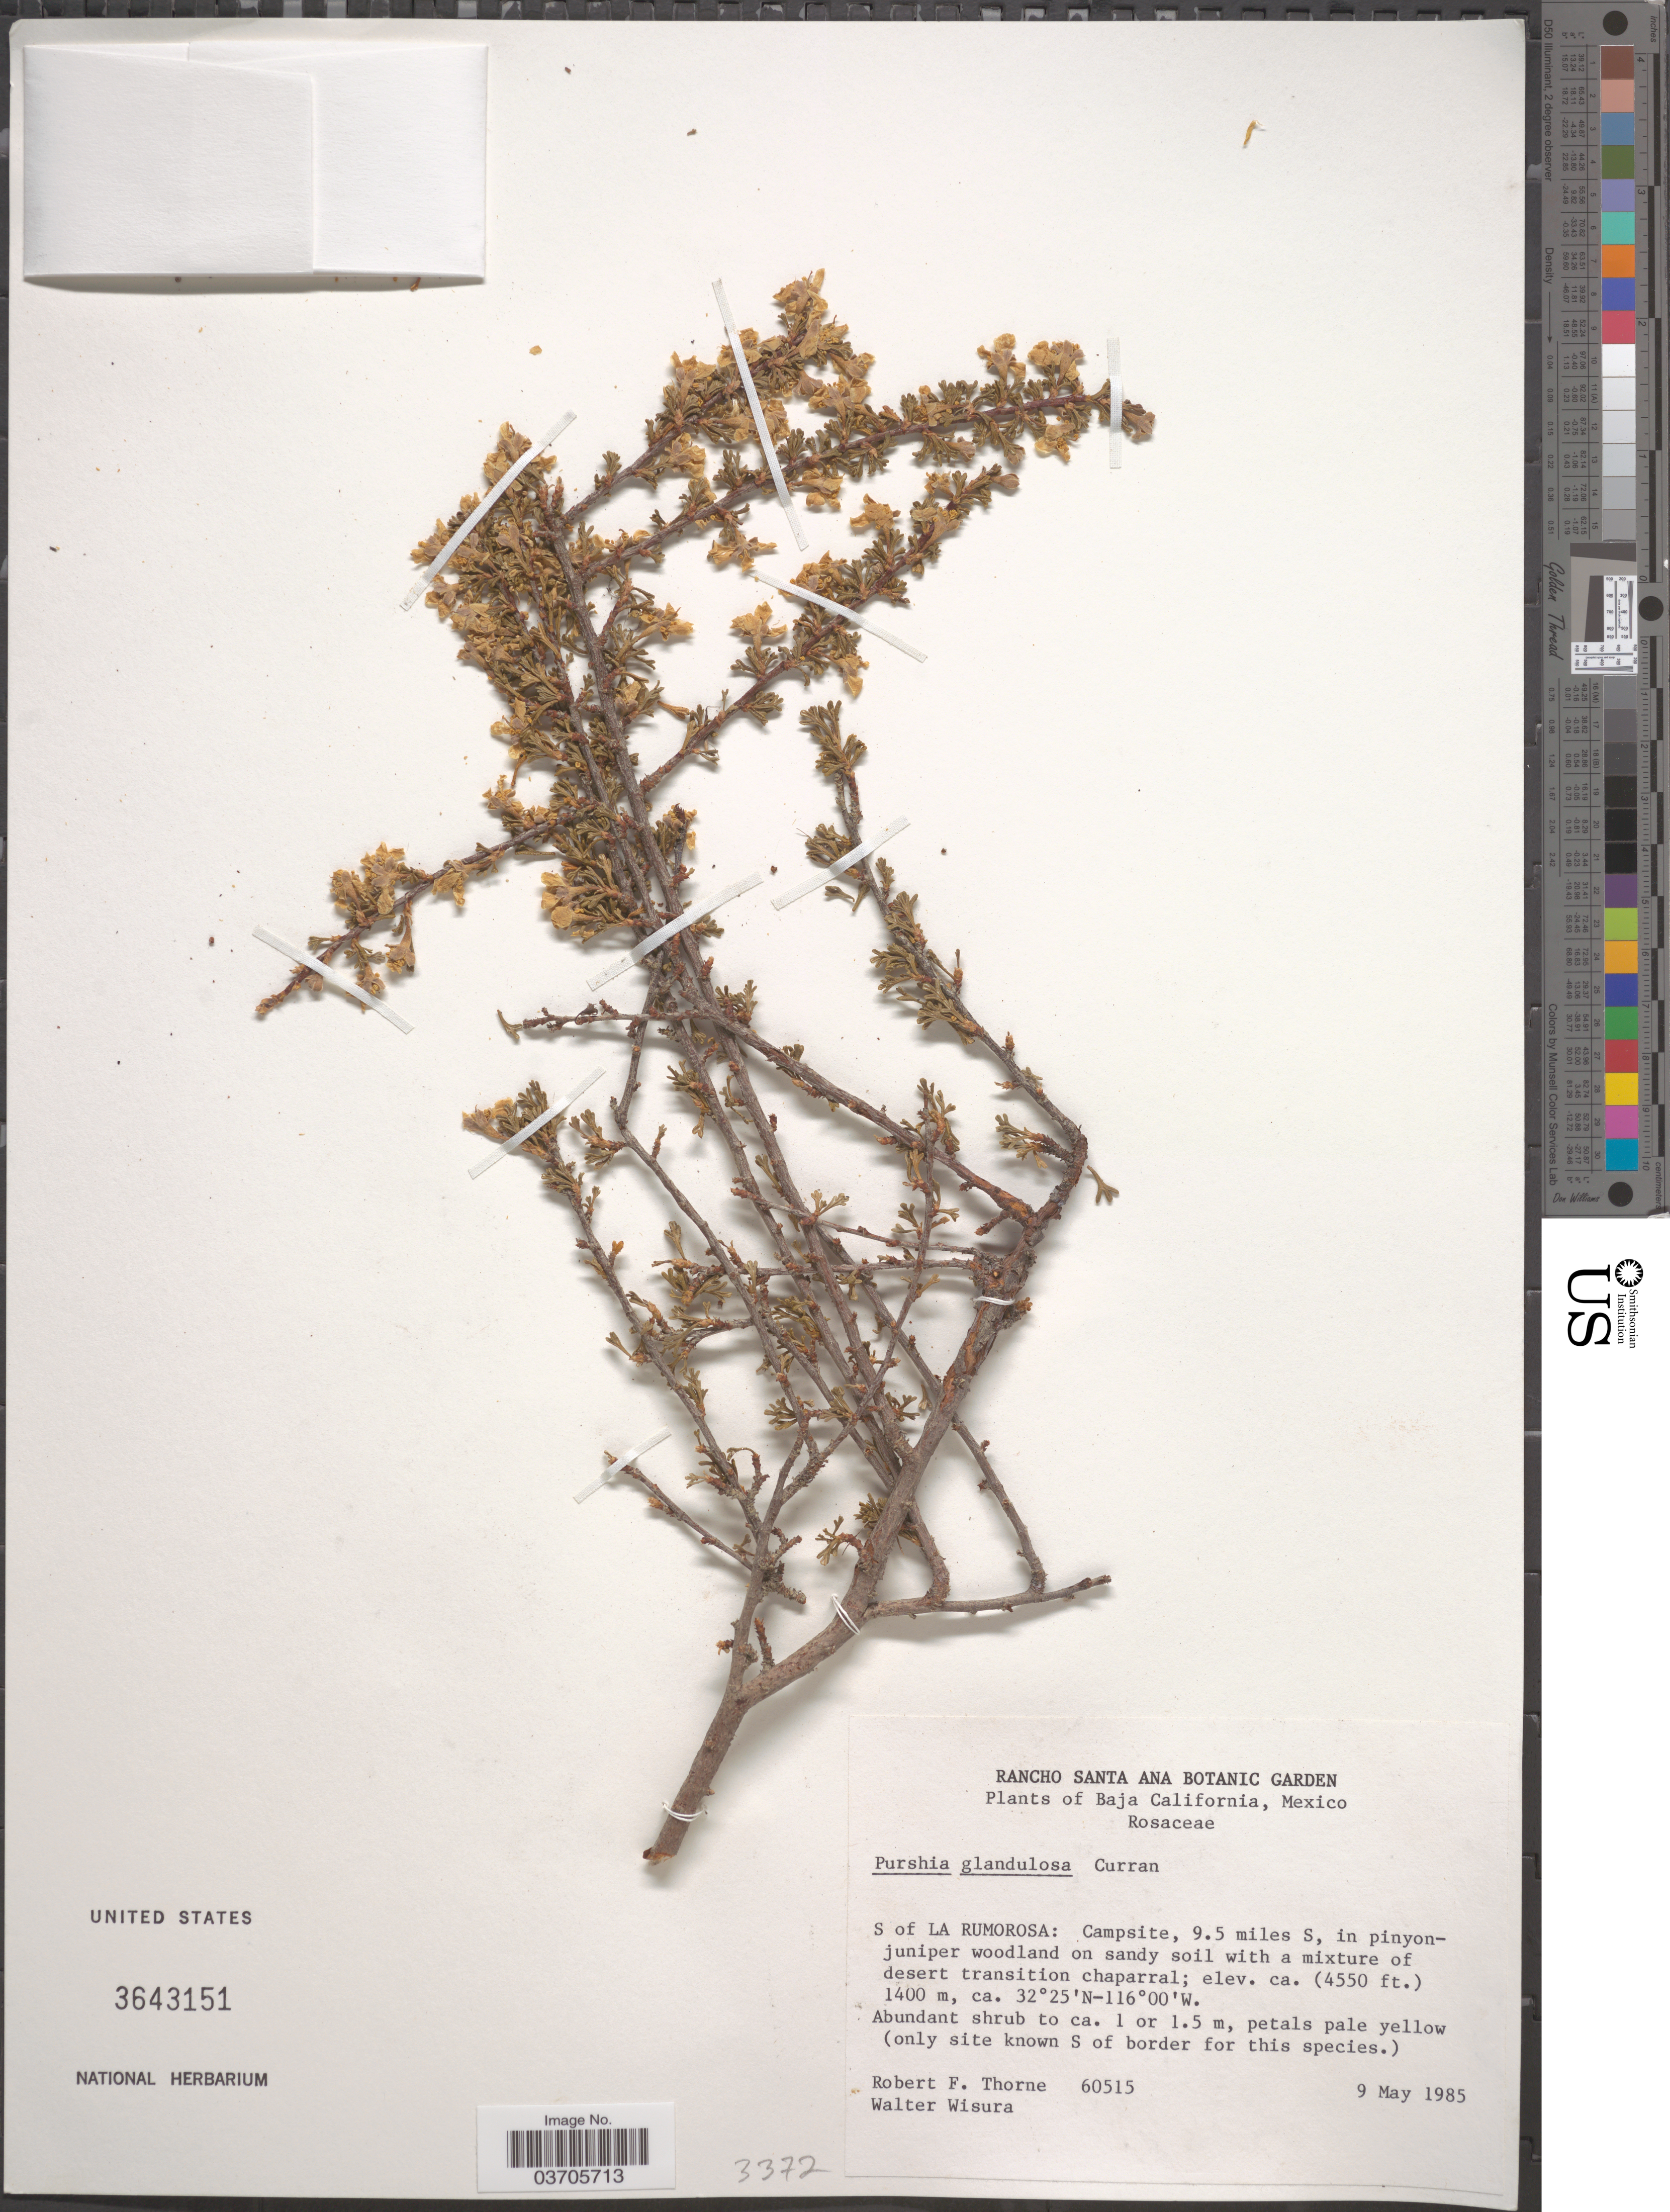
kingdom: Plantae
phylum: Tracheophyta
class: Magnoliopsida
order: Rosales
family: Rosaceae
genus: Purshia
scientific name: Purshia glandulosa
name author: Curran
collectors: R. F. Thorne & W. Wisura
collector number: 60515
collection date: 1985-05-09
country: Mexico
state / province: Baja California Norte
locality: S of La Rumorosa: Campsite, 9.5 miles S.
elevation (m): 1400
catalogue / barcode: US 3643151